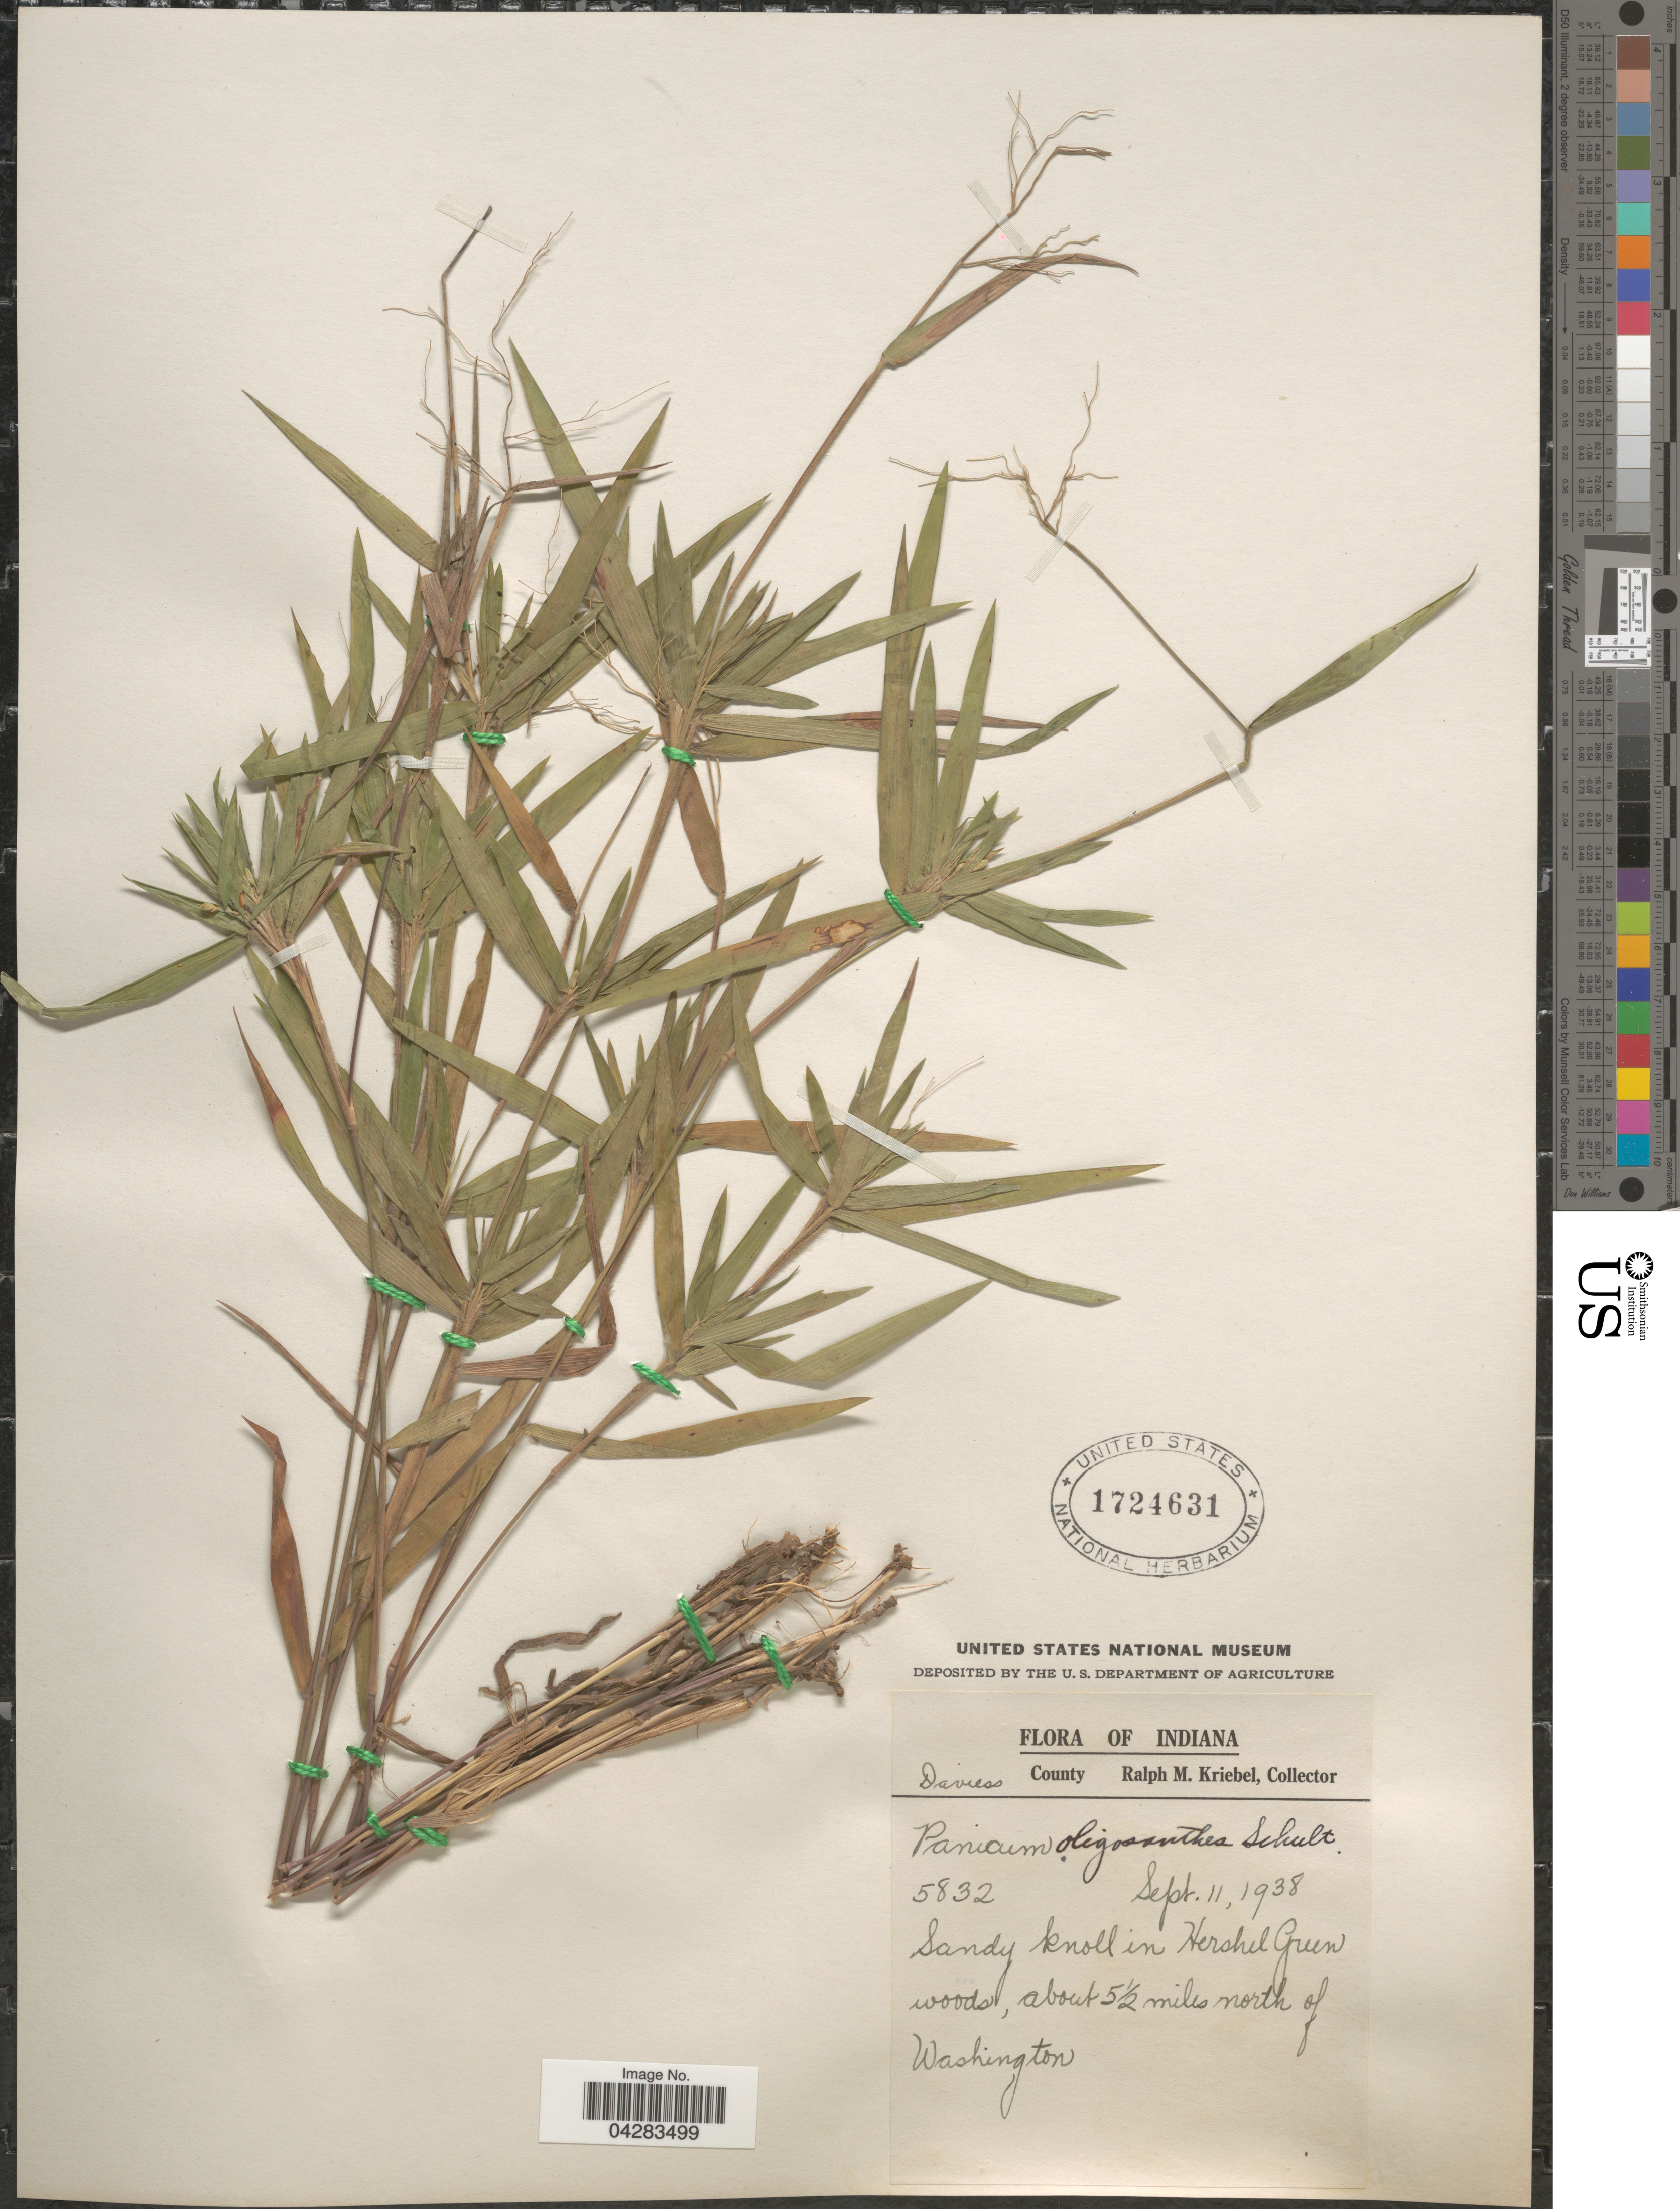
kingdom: Plantae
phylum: Tracheophyta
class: Liliopsida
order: Poales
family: Poaceae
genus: Dichanthelium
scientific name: Dichanthelium oligosanthes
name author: (Schult.) Gould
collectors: R. M. Kriebel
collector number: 5832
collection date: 1938-09-11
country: United States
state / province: Indiana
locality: Daviess County. In Hershel Green woods, about 5½ miles north of Washington.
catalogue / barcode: US 1724631